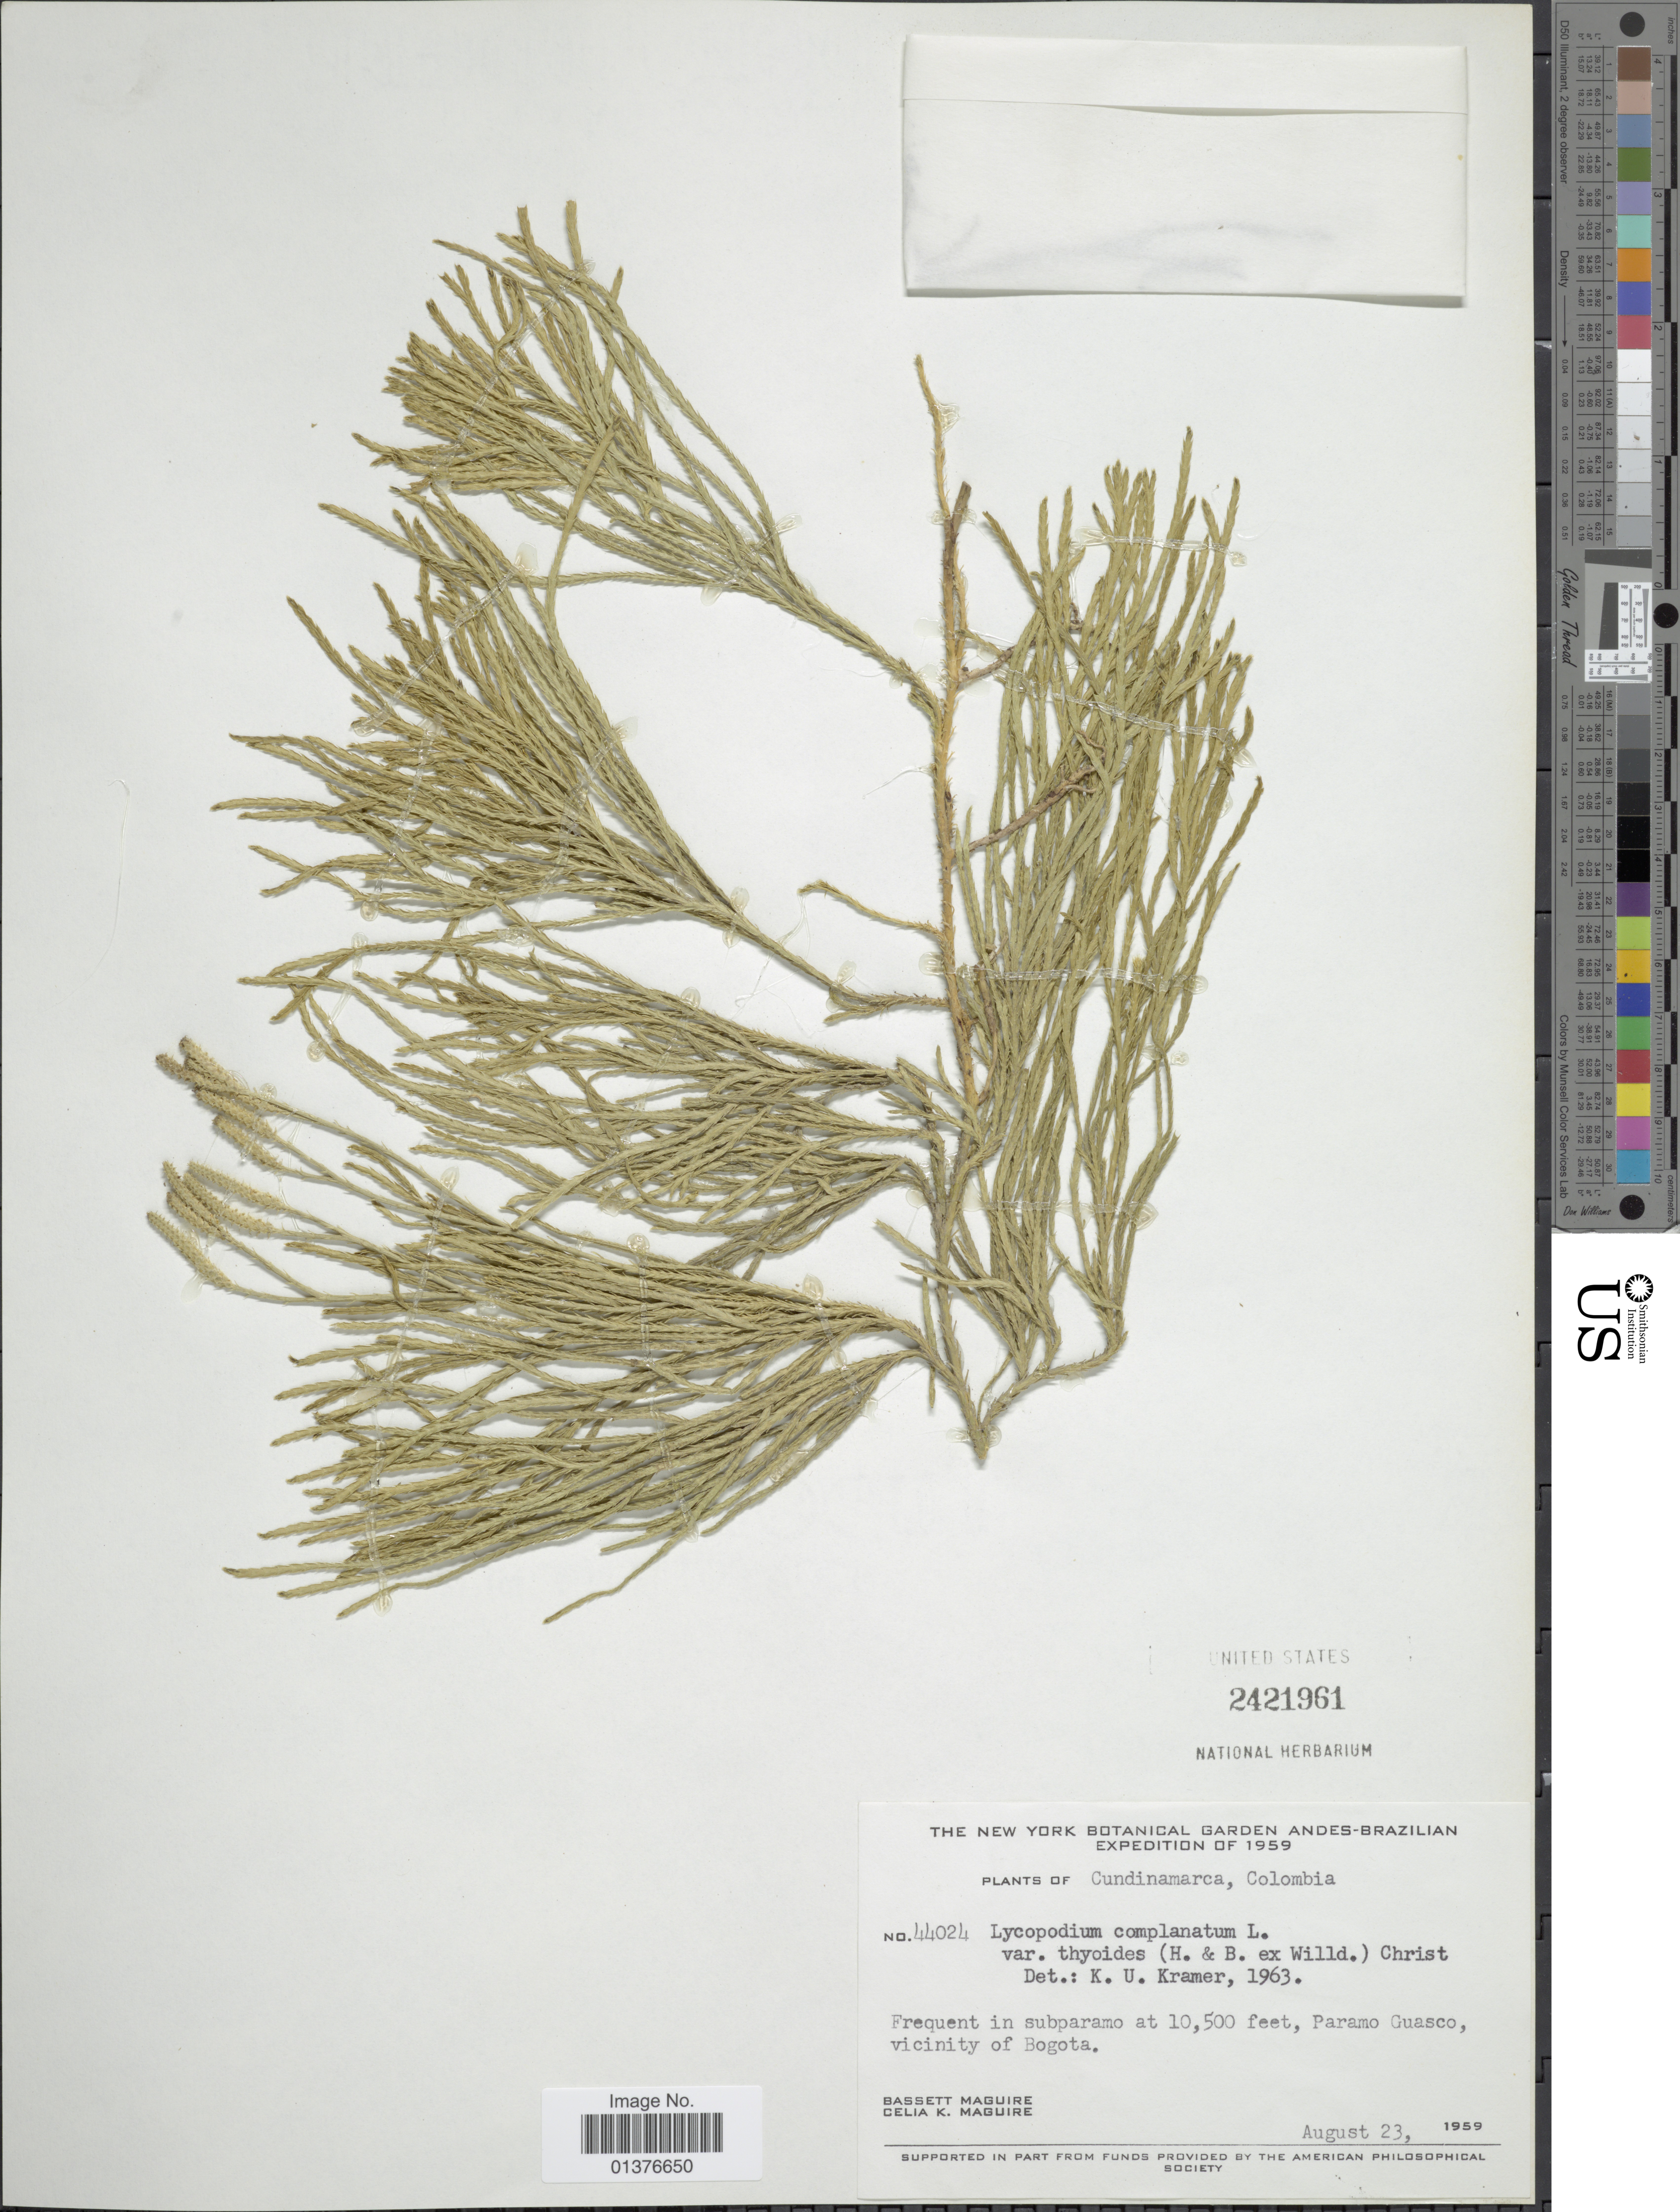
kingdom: Plantae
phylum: Tracheophyta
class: Lycopodiopsida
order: Lycopodiales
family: Lycopodiaceae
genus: Diphasiastrum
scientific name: Diphasiastrum thyoides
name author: (Humb. & Bonpl. ex Willd.) Holub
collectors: B. Maguire & C. K. Maguire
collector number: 44024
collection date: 1959-08-23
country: Colombia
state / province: Cundinamarca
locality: Paramo Guasco, Vicinity of Bogota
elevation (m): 3200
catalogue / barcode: US 2421961